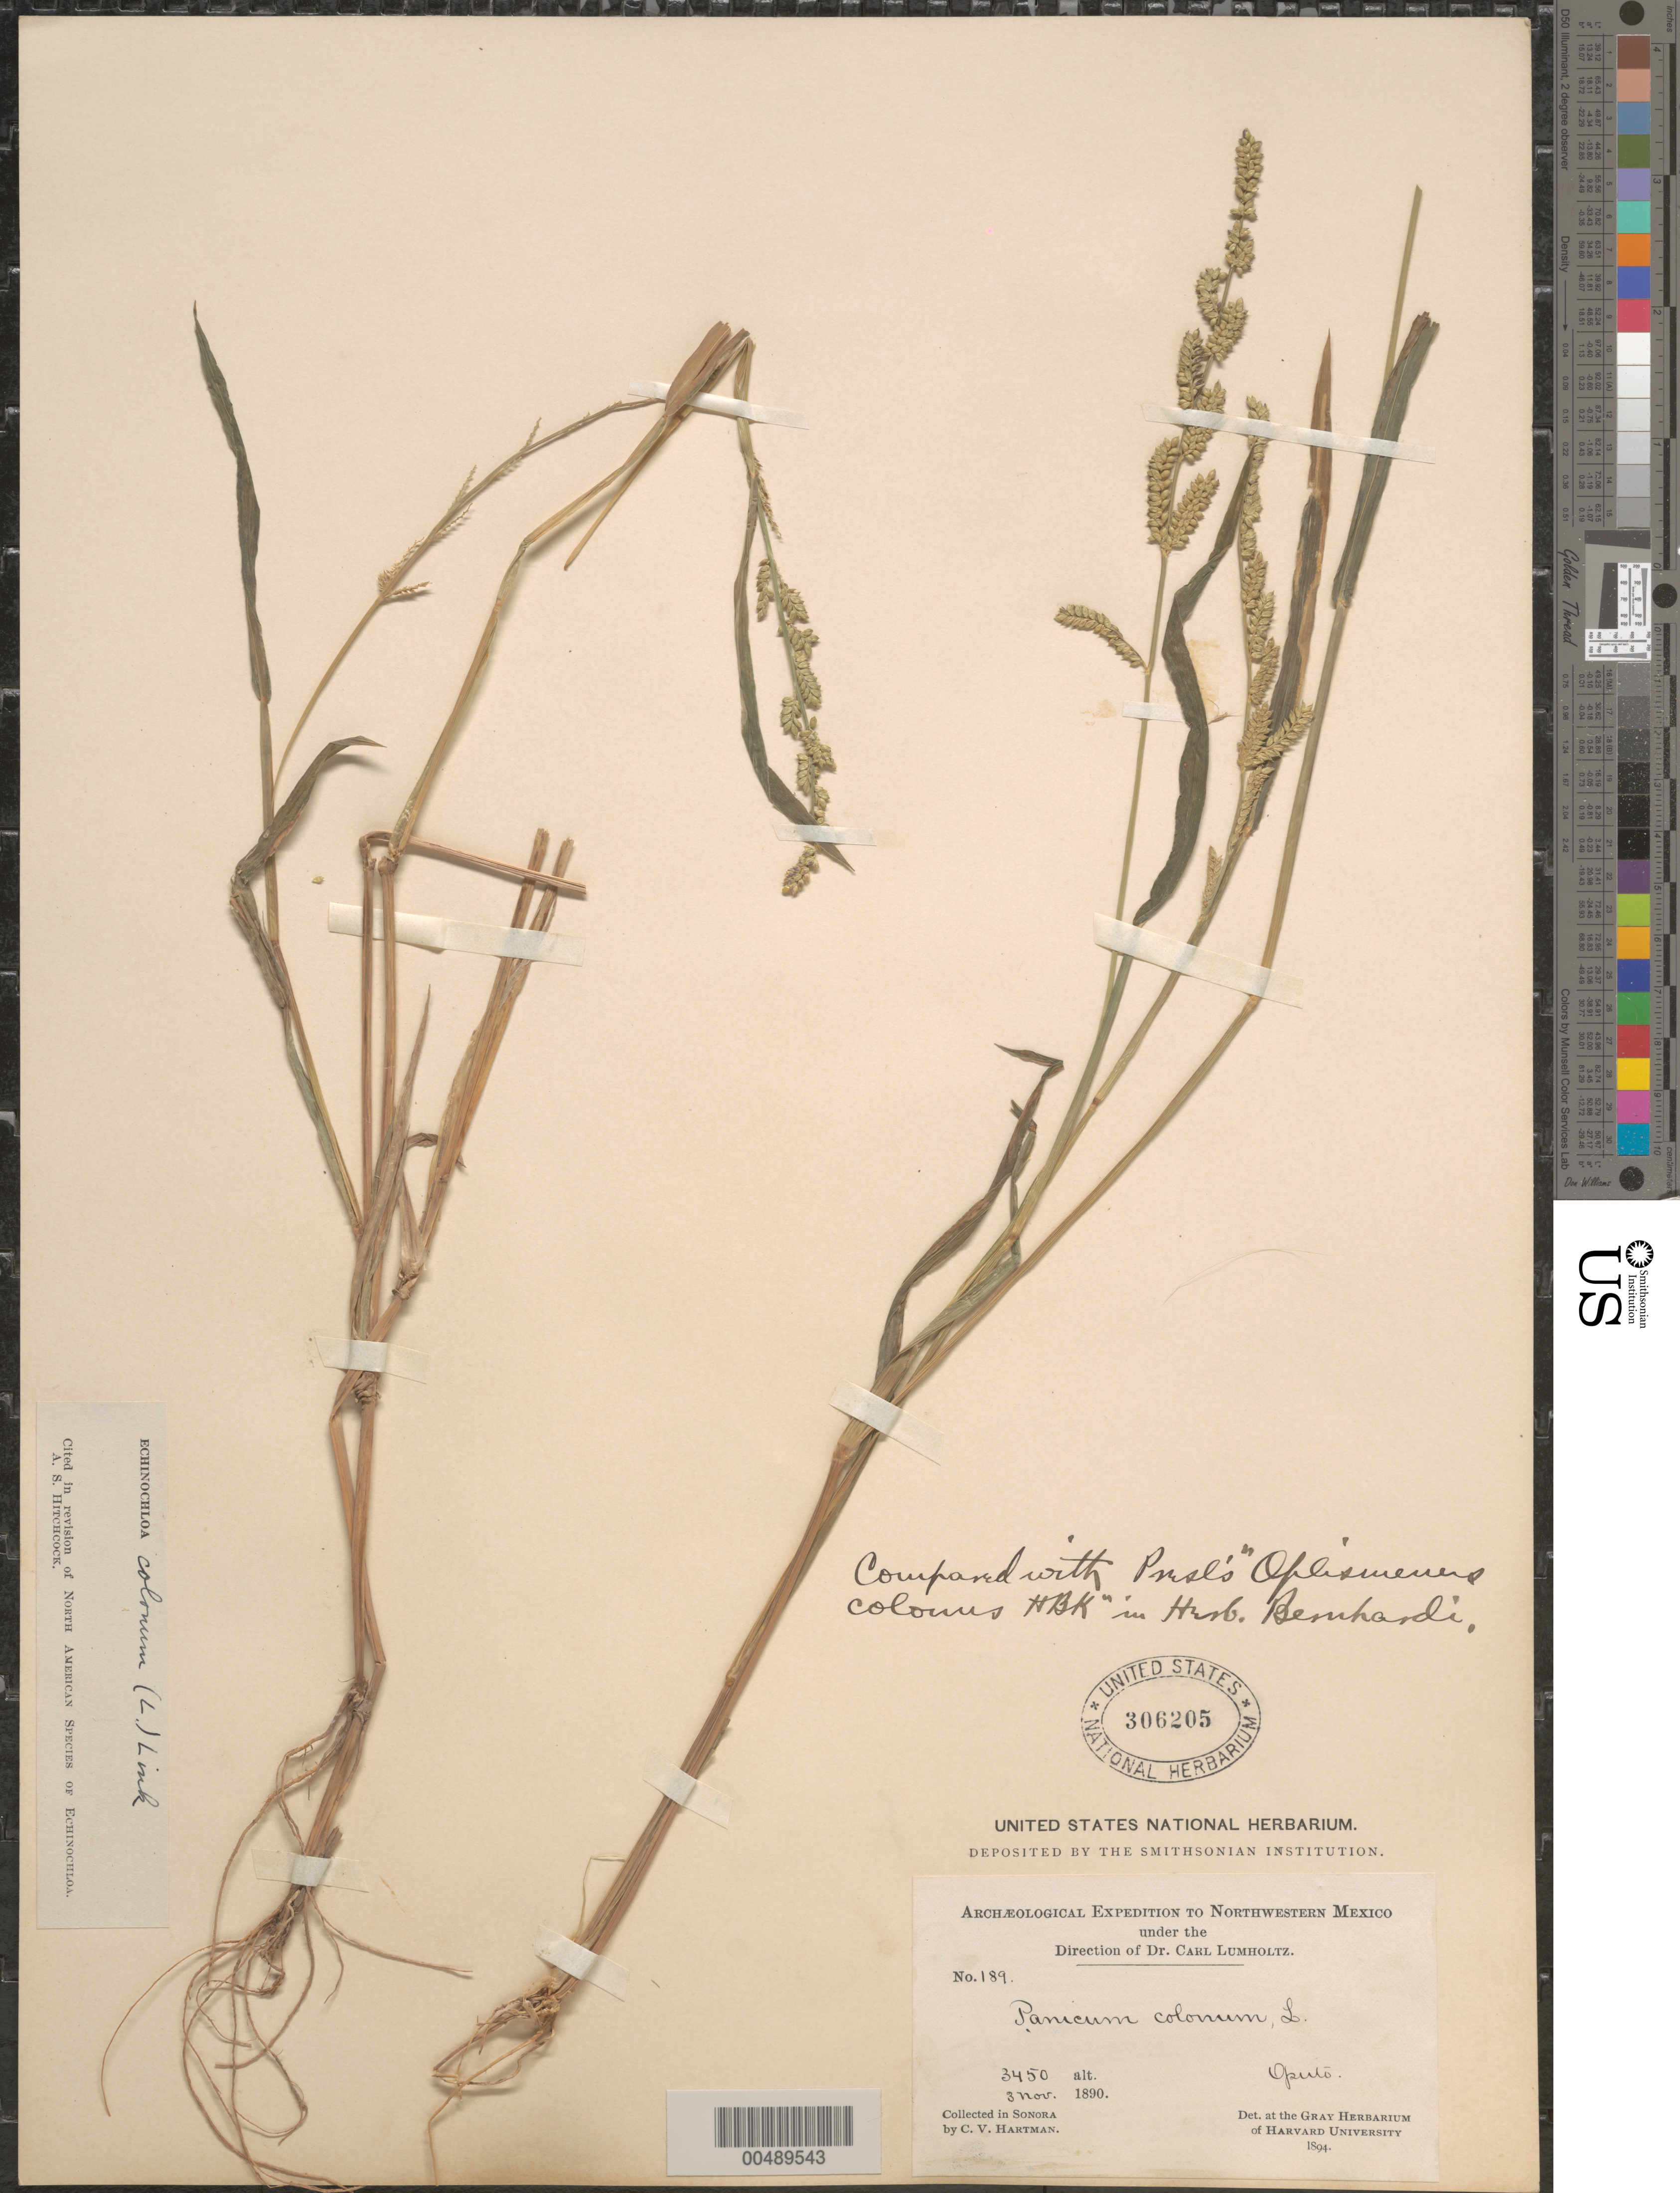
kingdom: Plantae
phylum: Tracheophyta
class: Liliopsida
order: Poales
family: Poaceae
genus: Echinochloa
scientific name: Echinochloa colona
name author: (L.) Link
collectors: C. V. Hartman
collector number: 189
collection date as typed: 3 Nov 1890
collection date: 1890-11-03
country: Mexico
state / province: Sonora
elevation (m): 1052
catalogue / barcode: US 306205